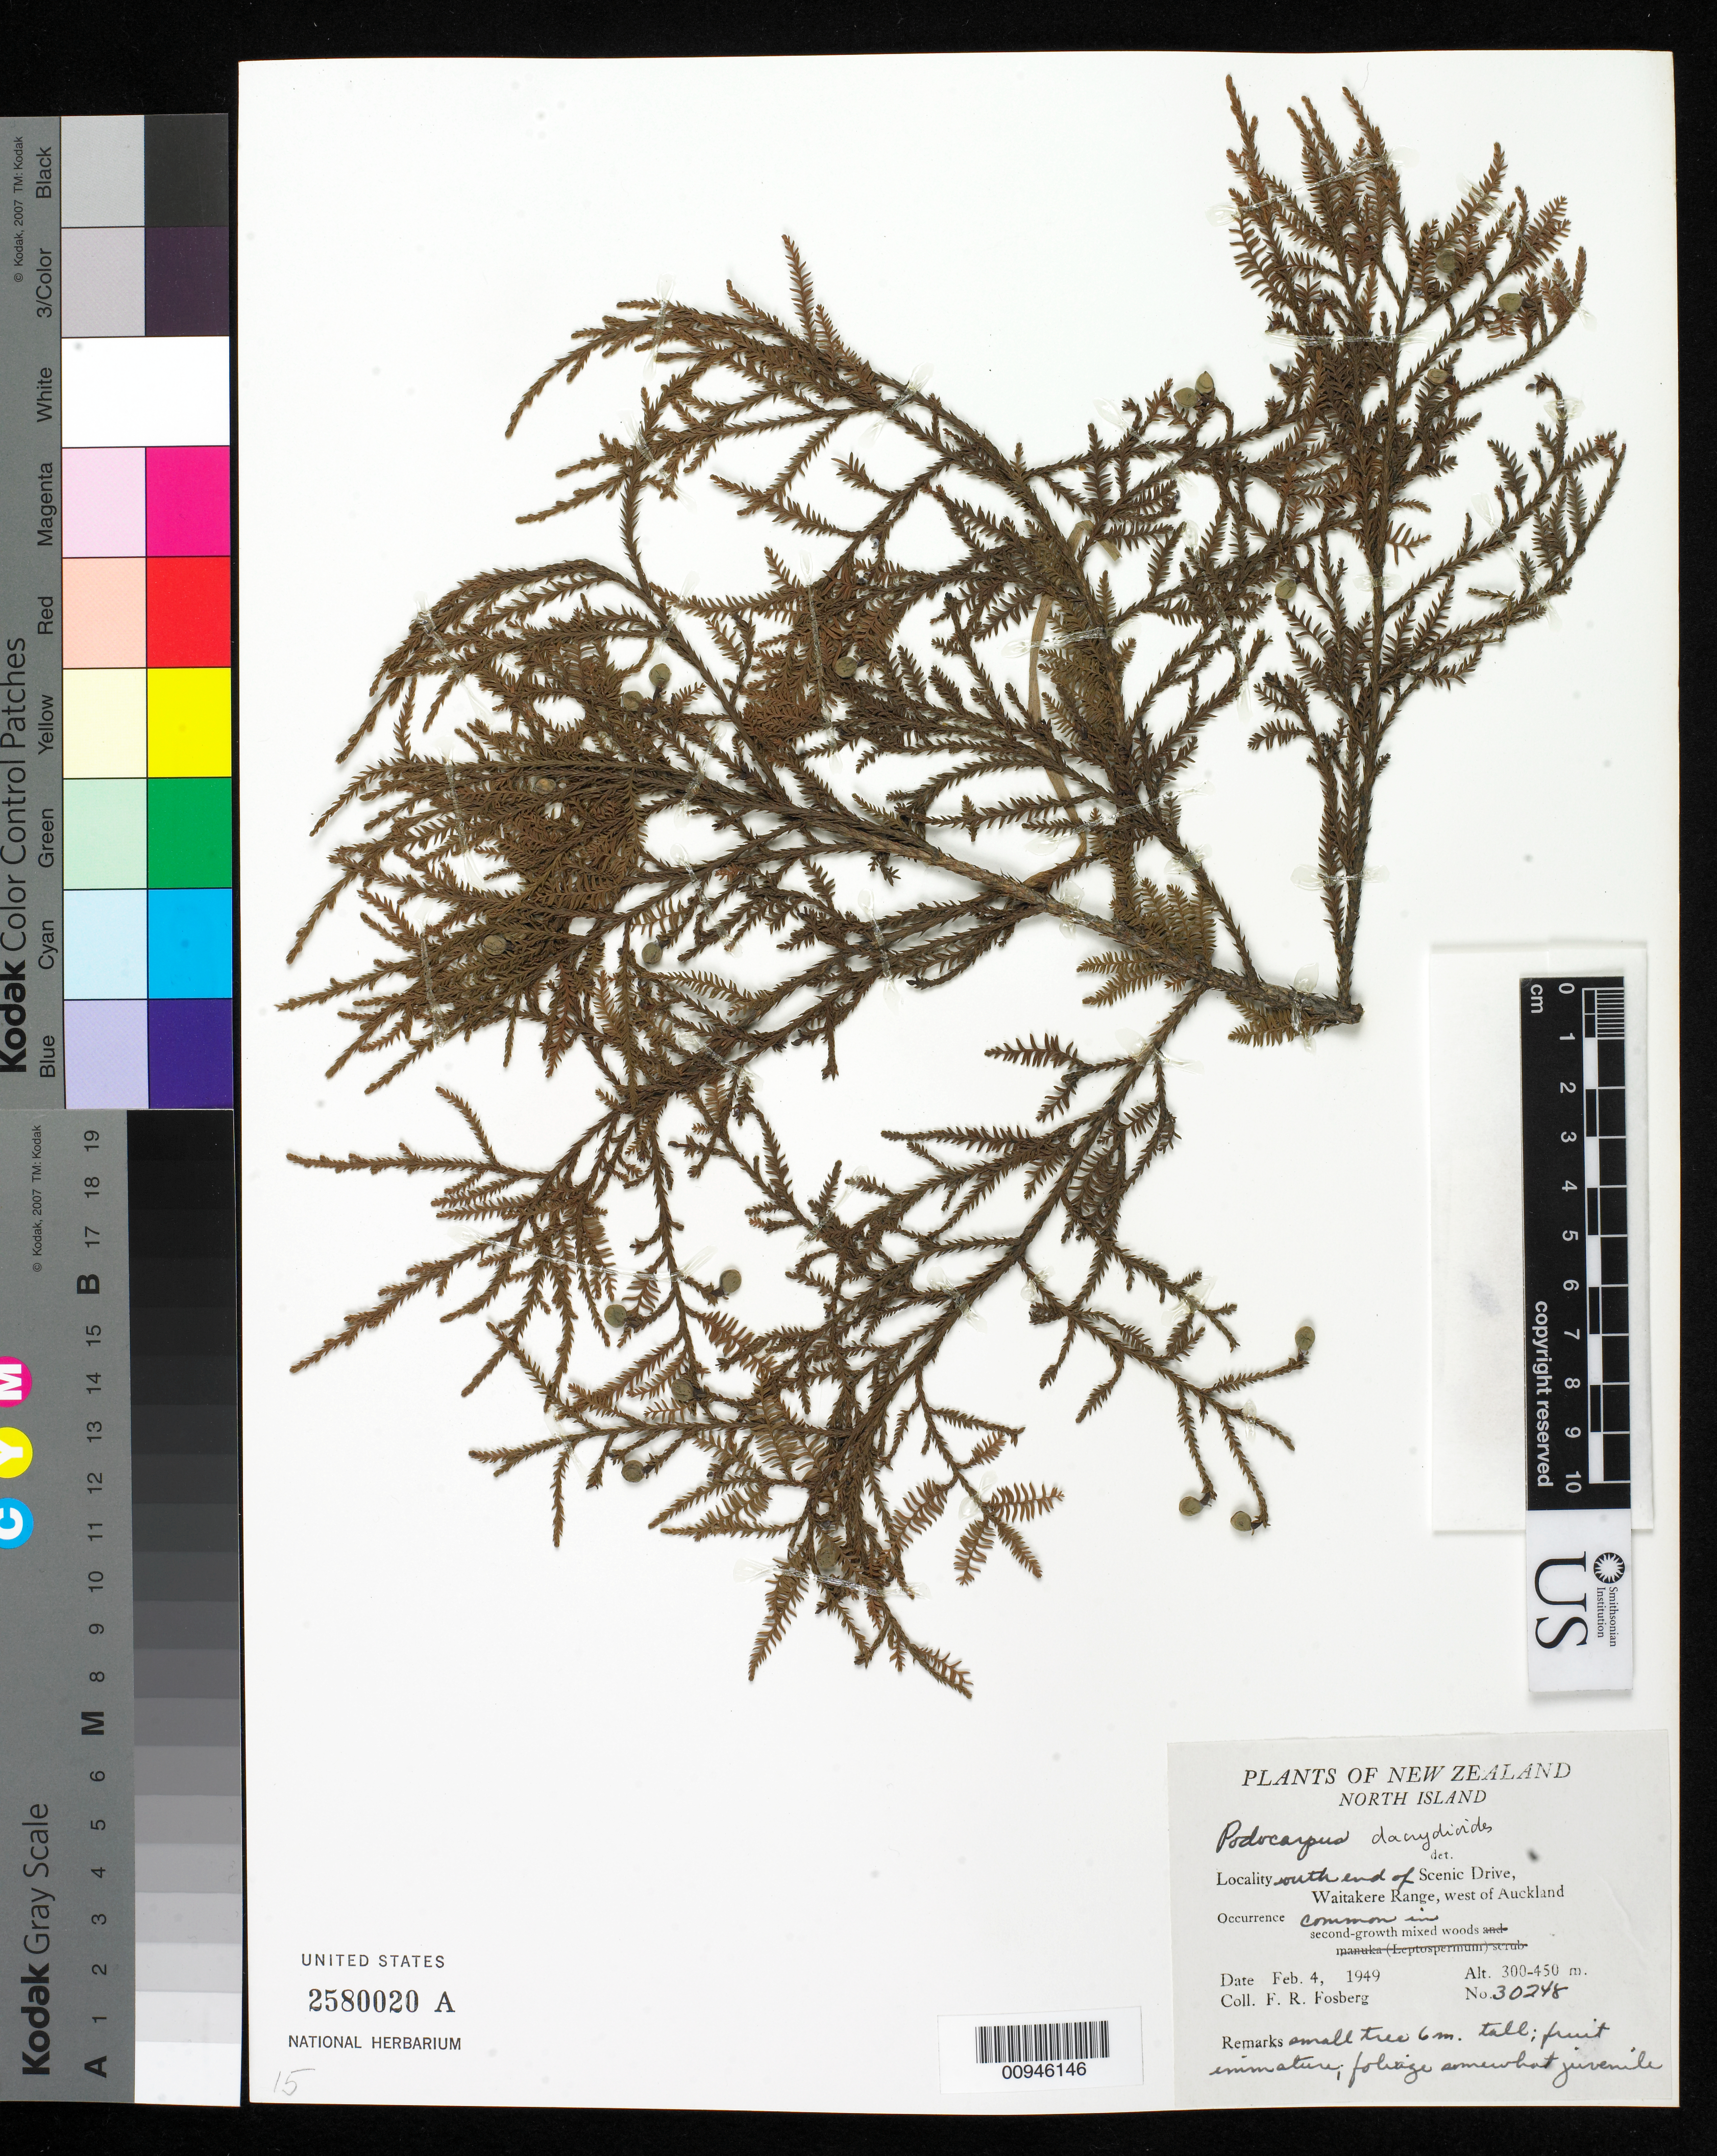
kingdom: Plantae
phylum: Tracheophyta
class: Pinopsida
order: Pinales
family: Podocarpaceae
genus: Podocarpus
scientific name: Podocarpus dacrydioides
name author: A. Rich.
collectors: F. R. Fosberg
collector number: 30248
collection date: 1949-02-04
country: New Zealand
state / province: Auckland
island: North I.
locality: South end of Scenic Drive, Waitakere Range, west of Auckland.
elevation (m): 300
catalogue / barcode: US 2580020A